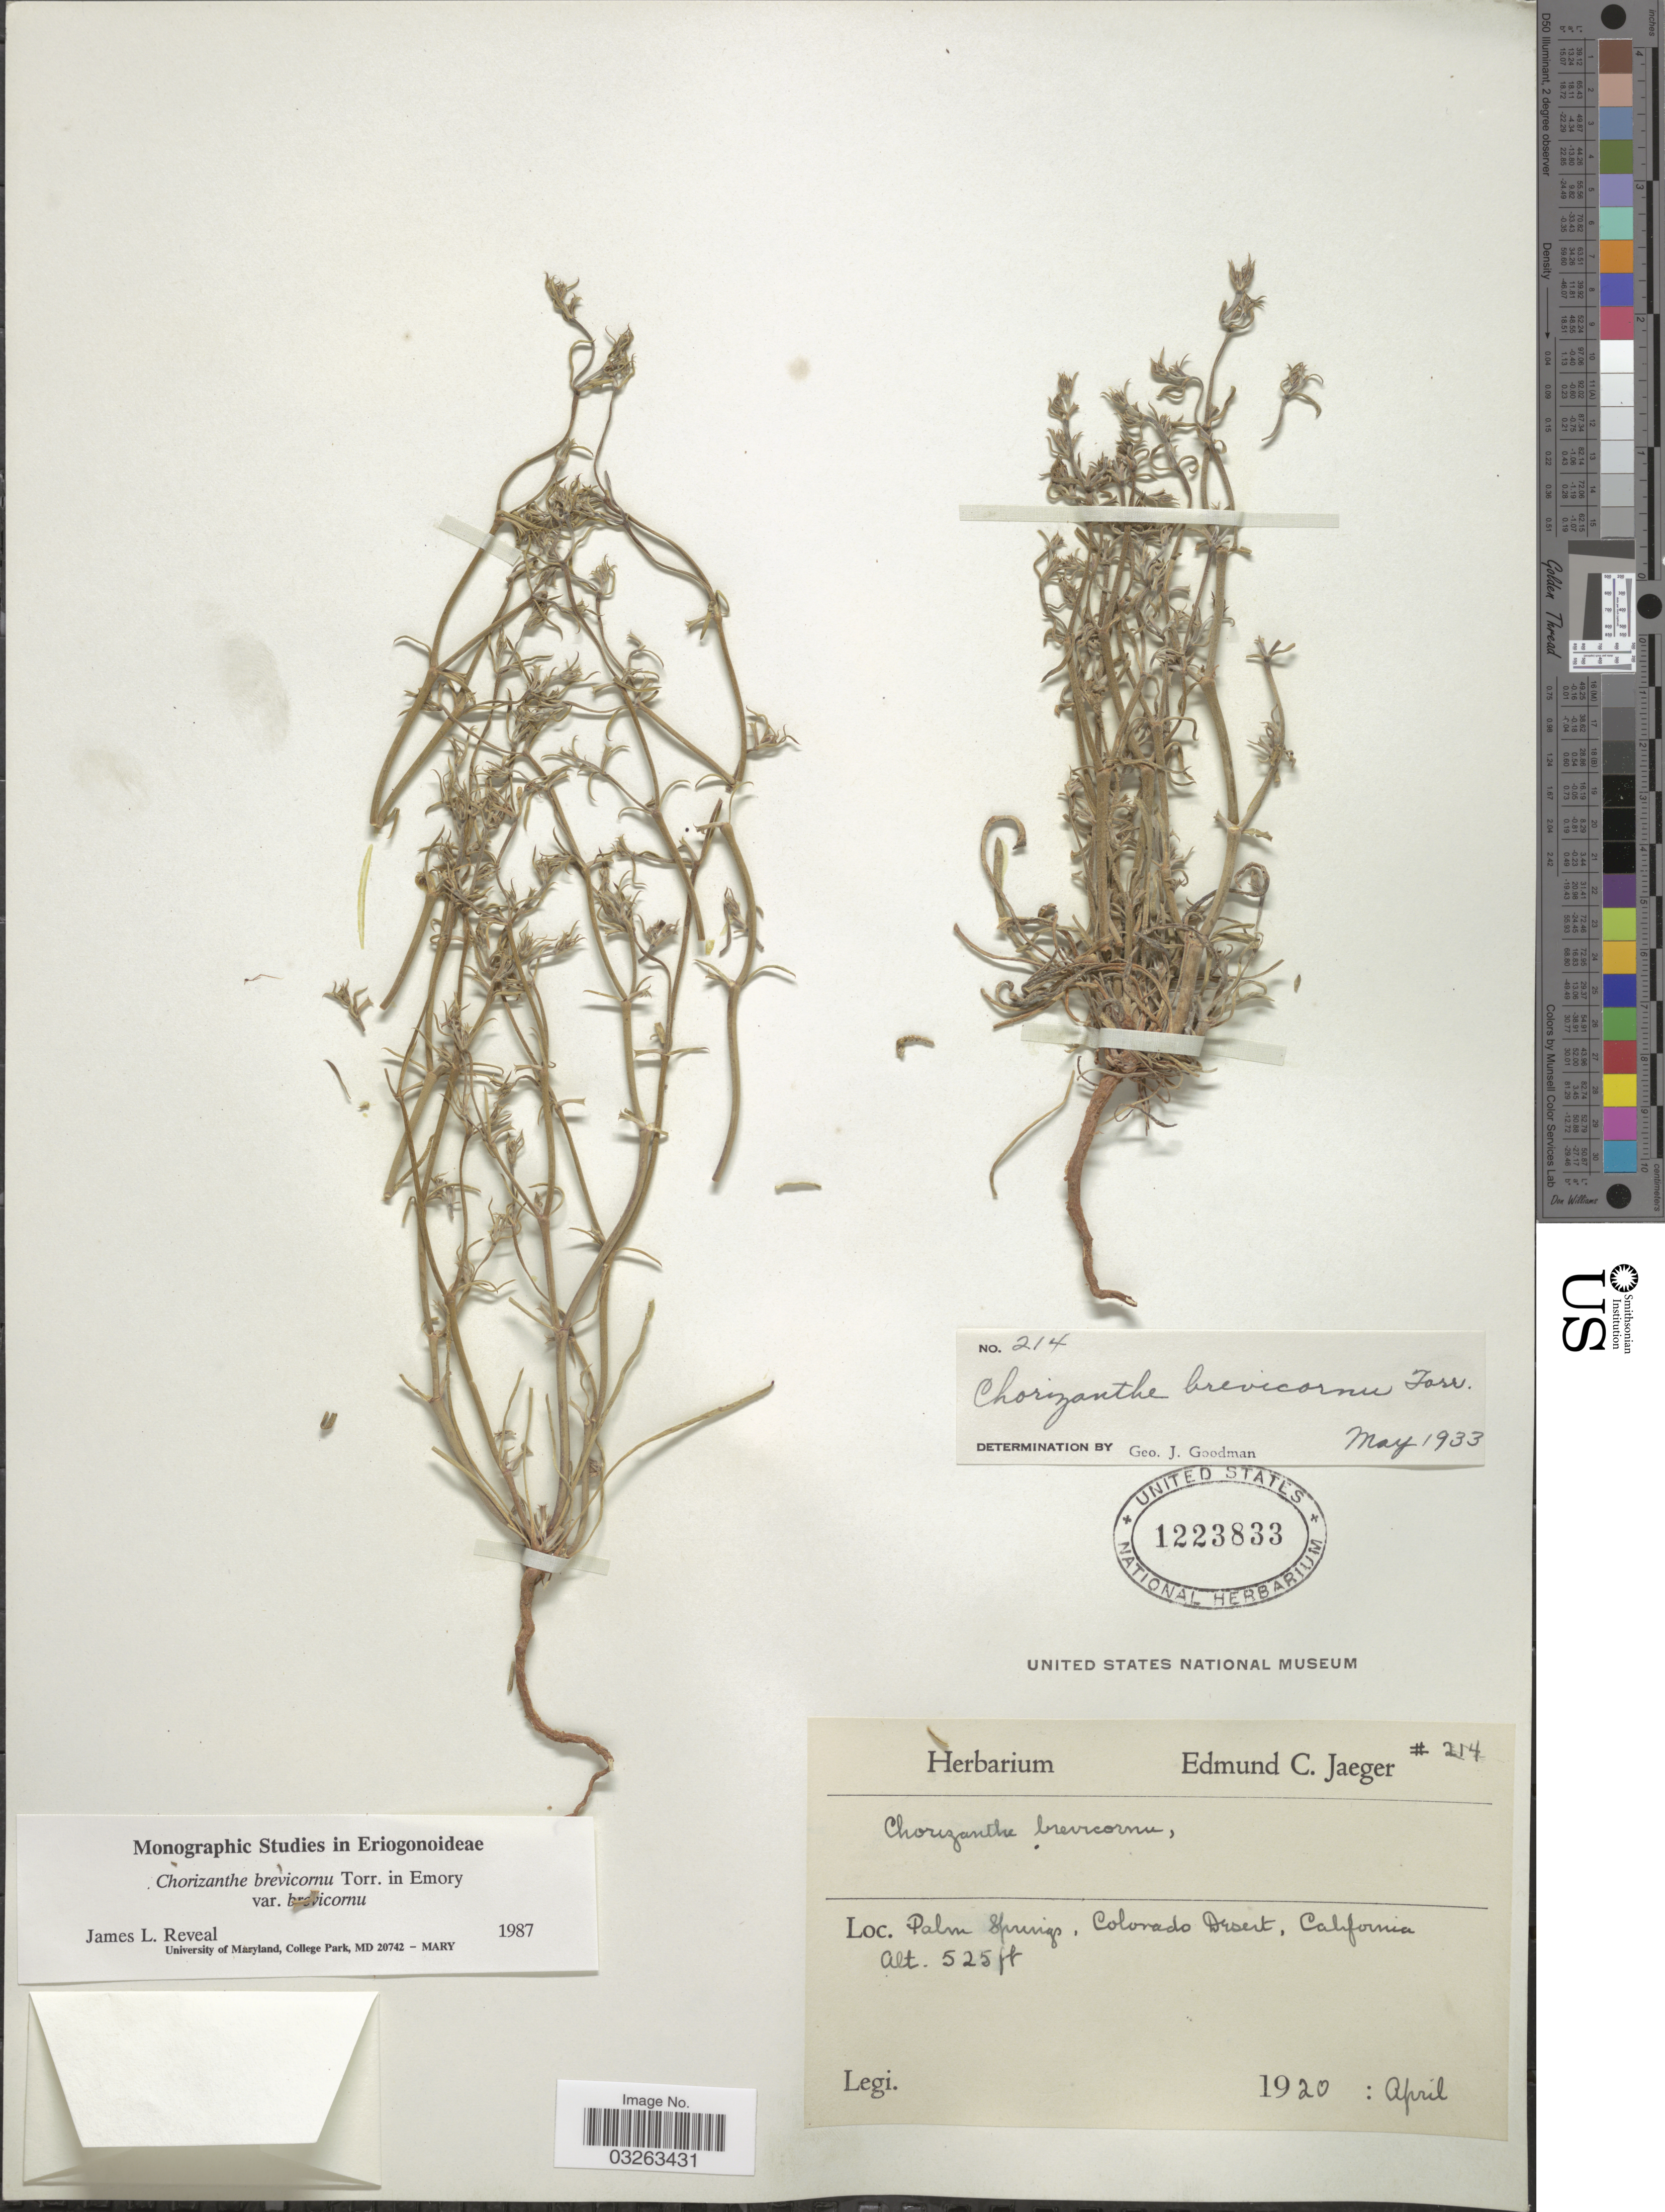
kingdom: Plantae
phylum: Tracheophyta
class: Magnoliopsida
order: Caryophyllales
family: Polygonaceae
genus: Chorizanthe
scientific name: Chorizanthe brevicornu var. brevicornu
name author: Torr.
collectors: ex herb. E.C. Jaeger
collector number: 214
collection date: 1920-04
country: United States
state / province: California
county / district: Riverside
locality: Palm Springs, Colorado Desert.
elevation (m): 160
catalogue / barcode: US 1223833